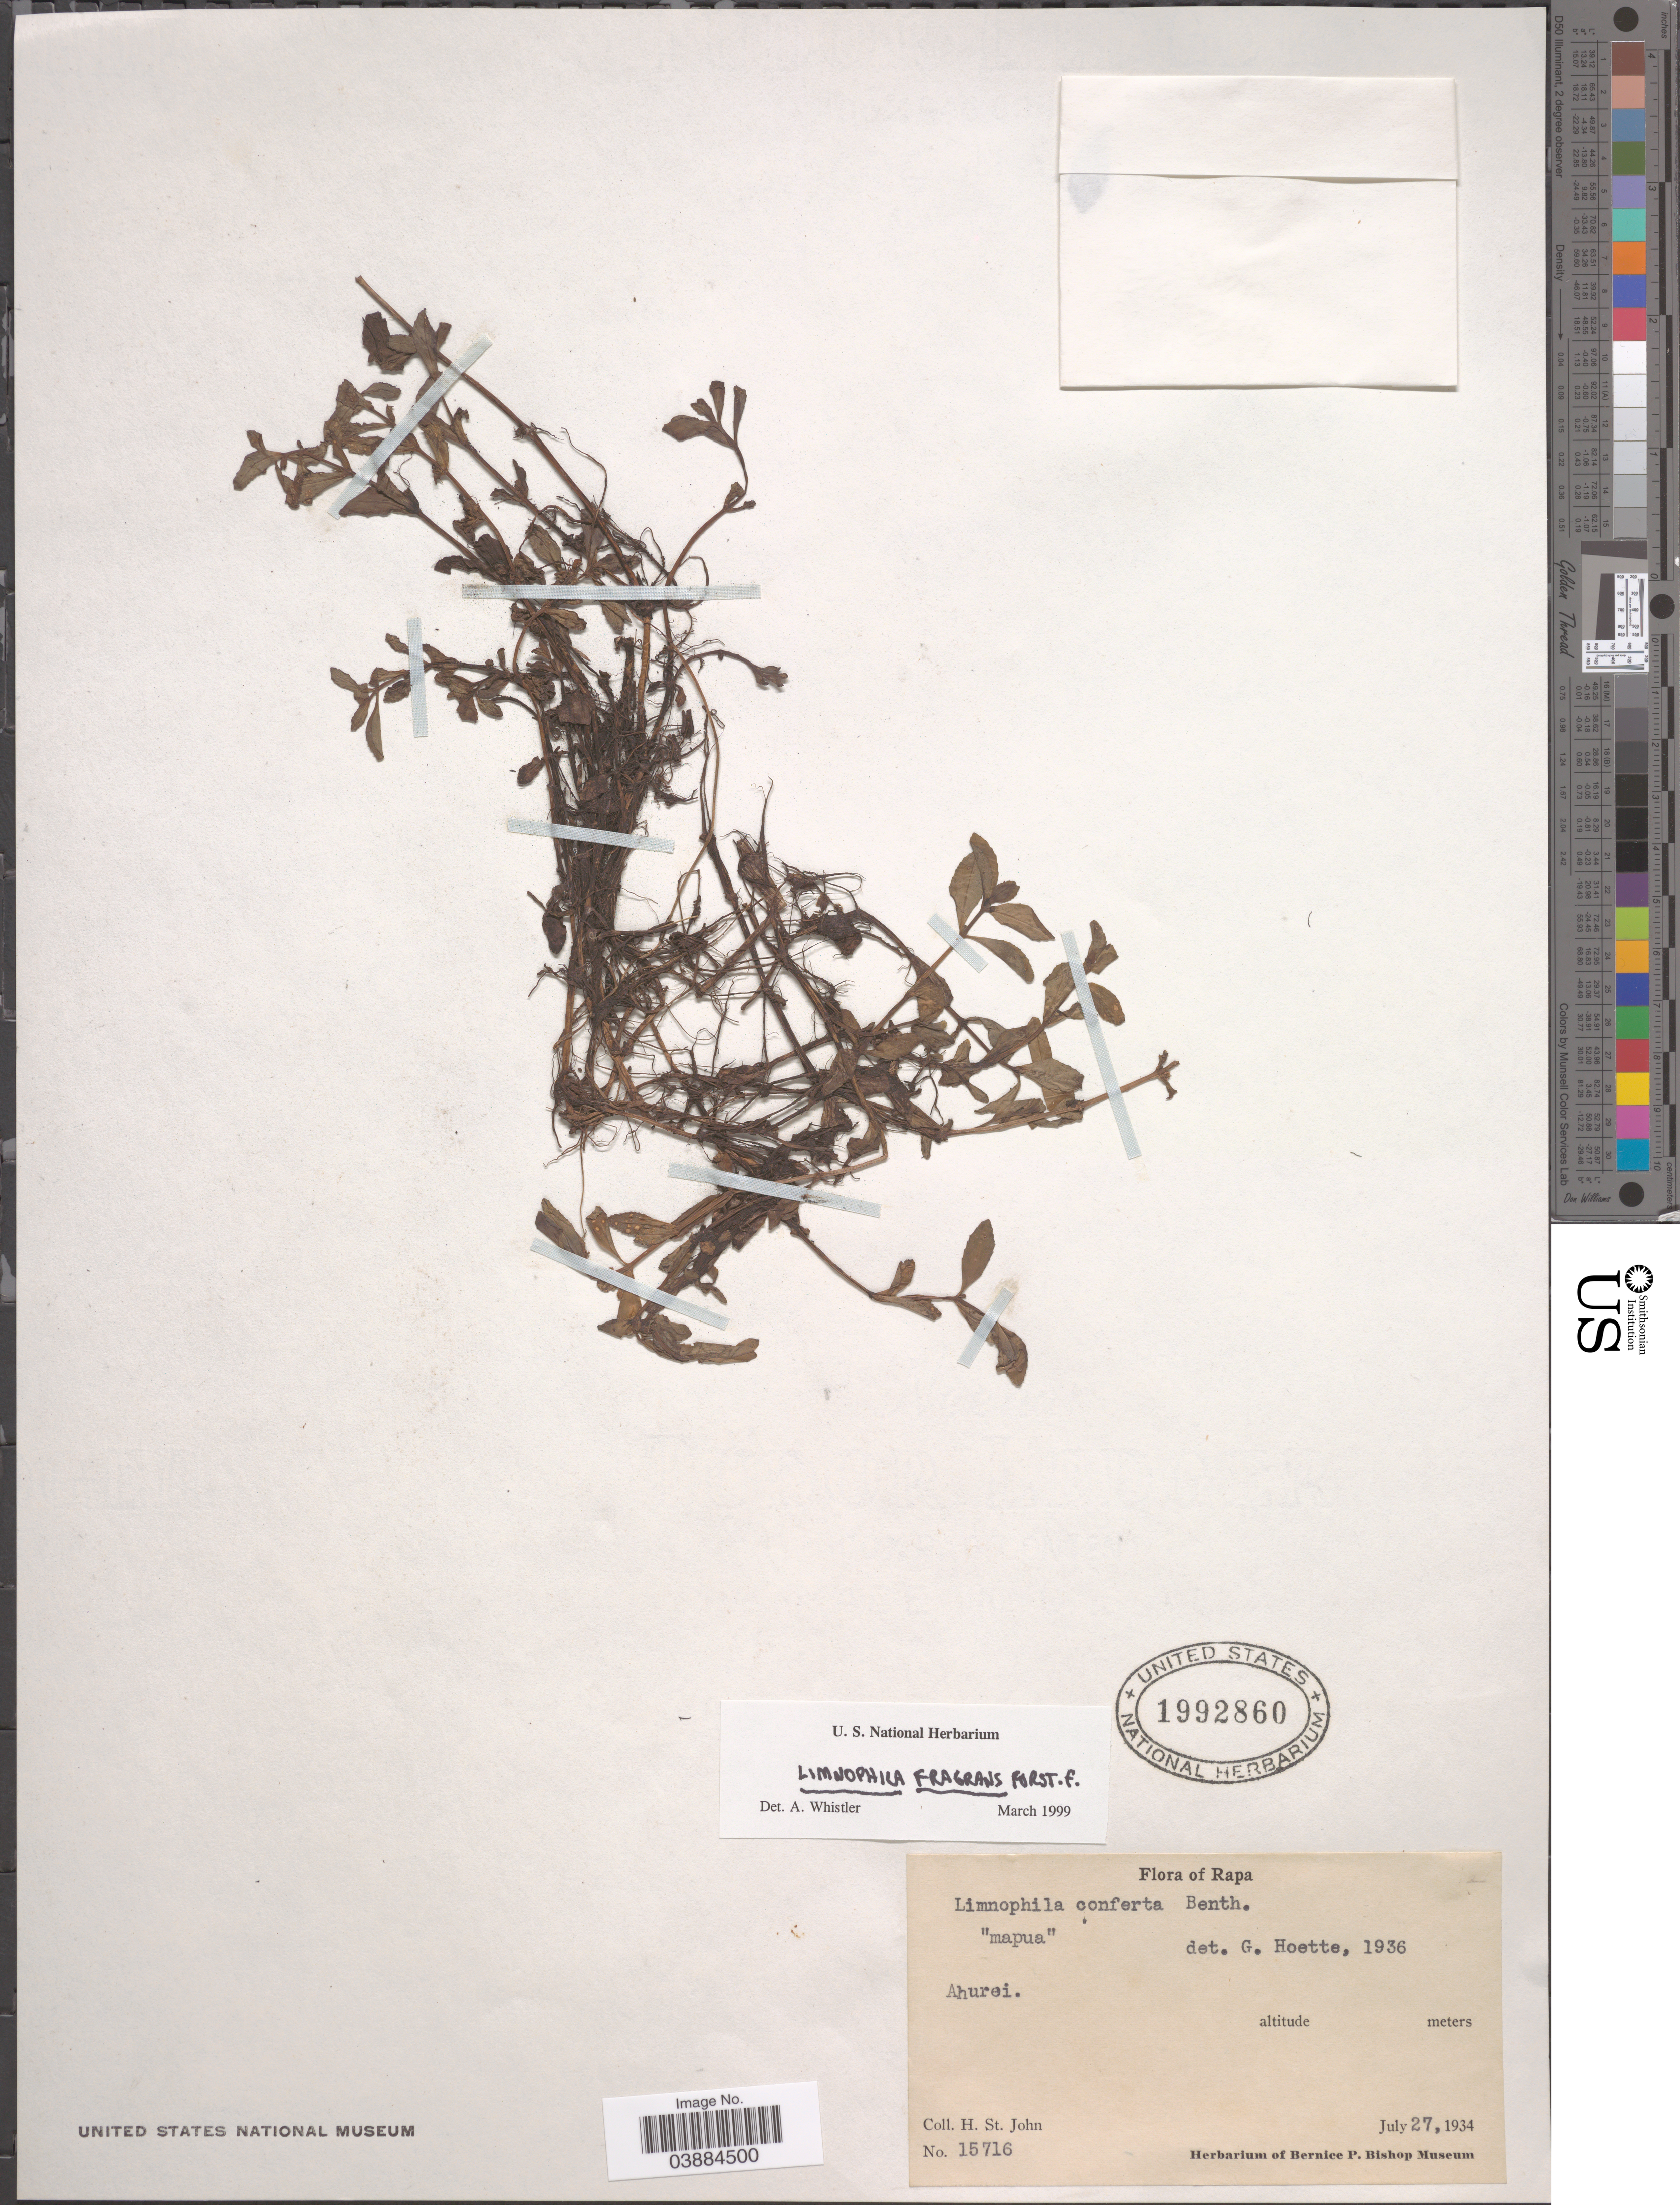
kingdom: Plantae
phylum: Tracheophyta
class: Magnoliopsida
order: Lamiales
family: Plantaginaceae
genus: Limnophila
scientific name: Limnophila fragrans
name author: Seem.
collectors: H. St. John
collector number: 15716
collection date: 1934-07-27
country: French Polynesia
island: Rapa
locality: Rapa. Ahurei.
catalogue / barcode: US 1992860